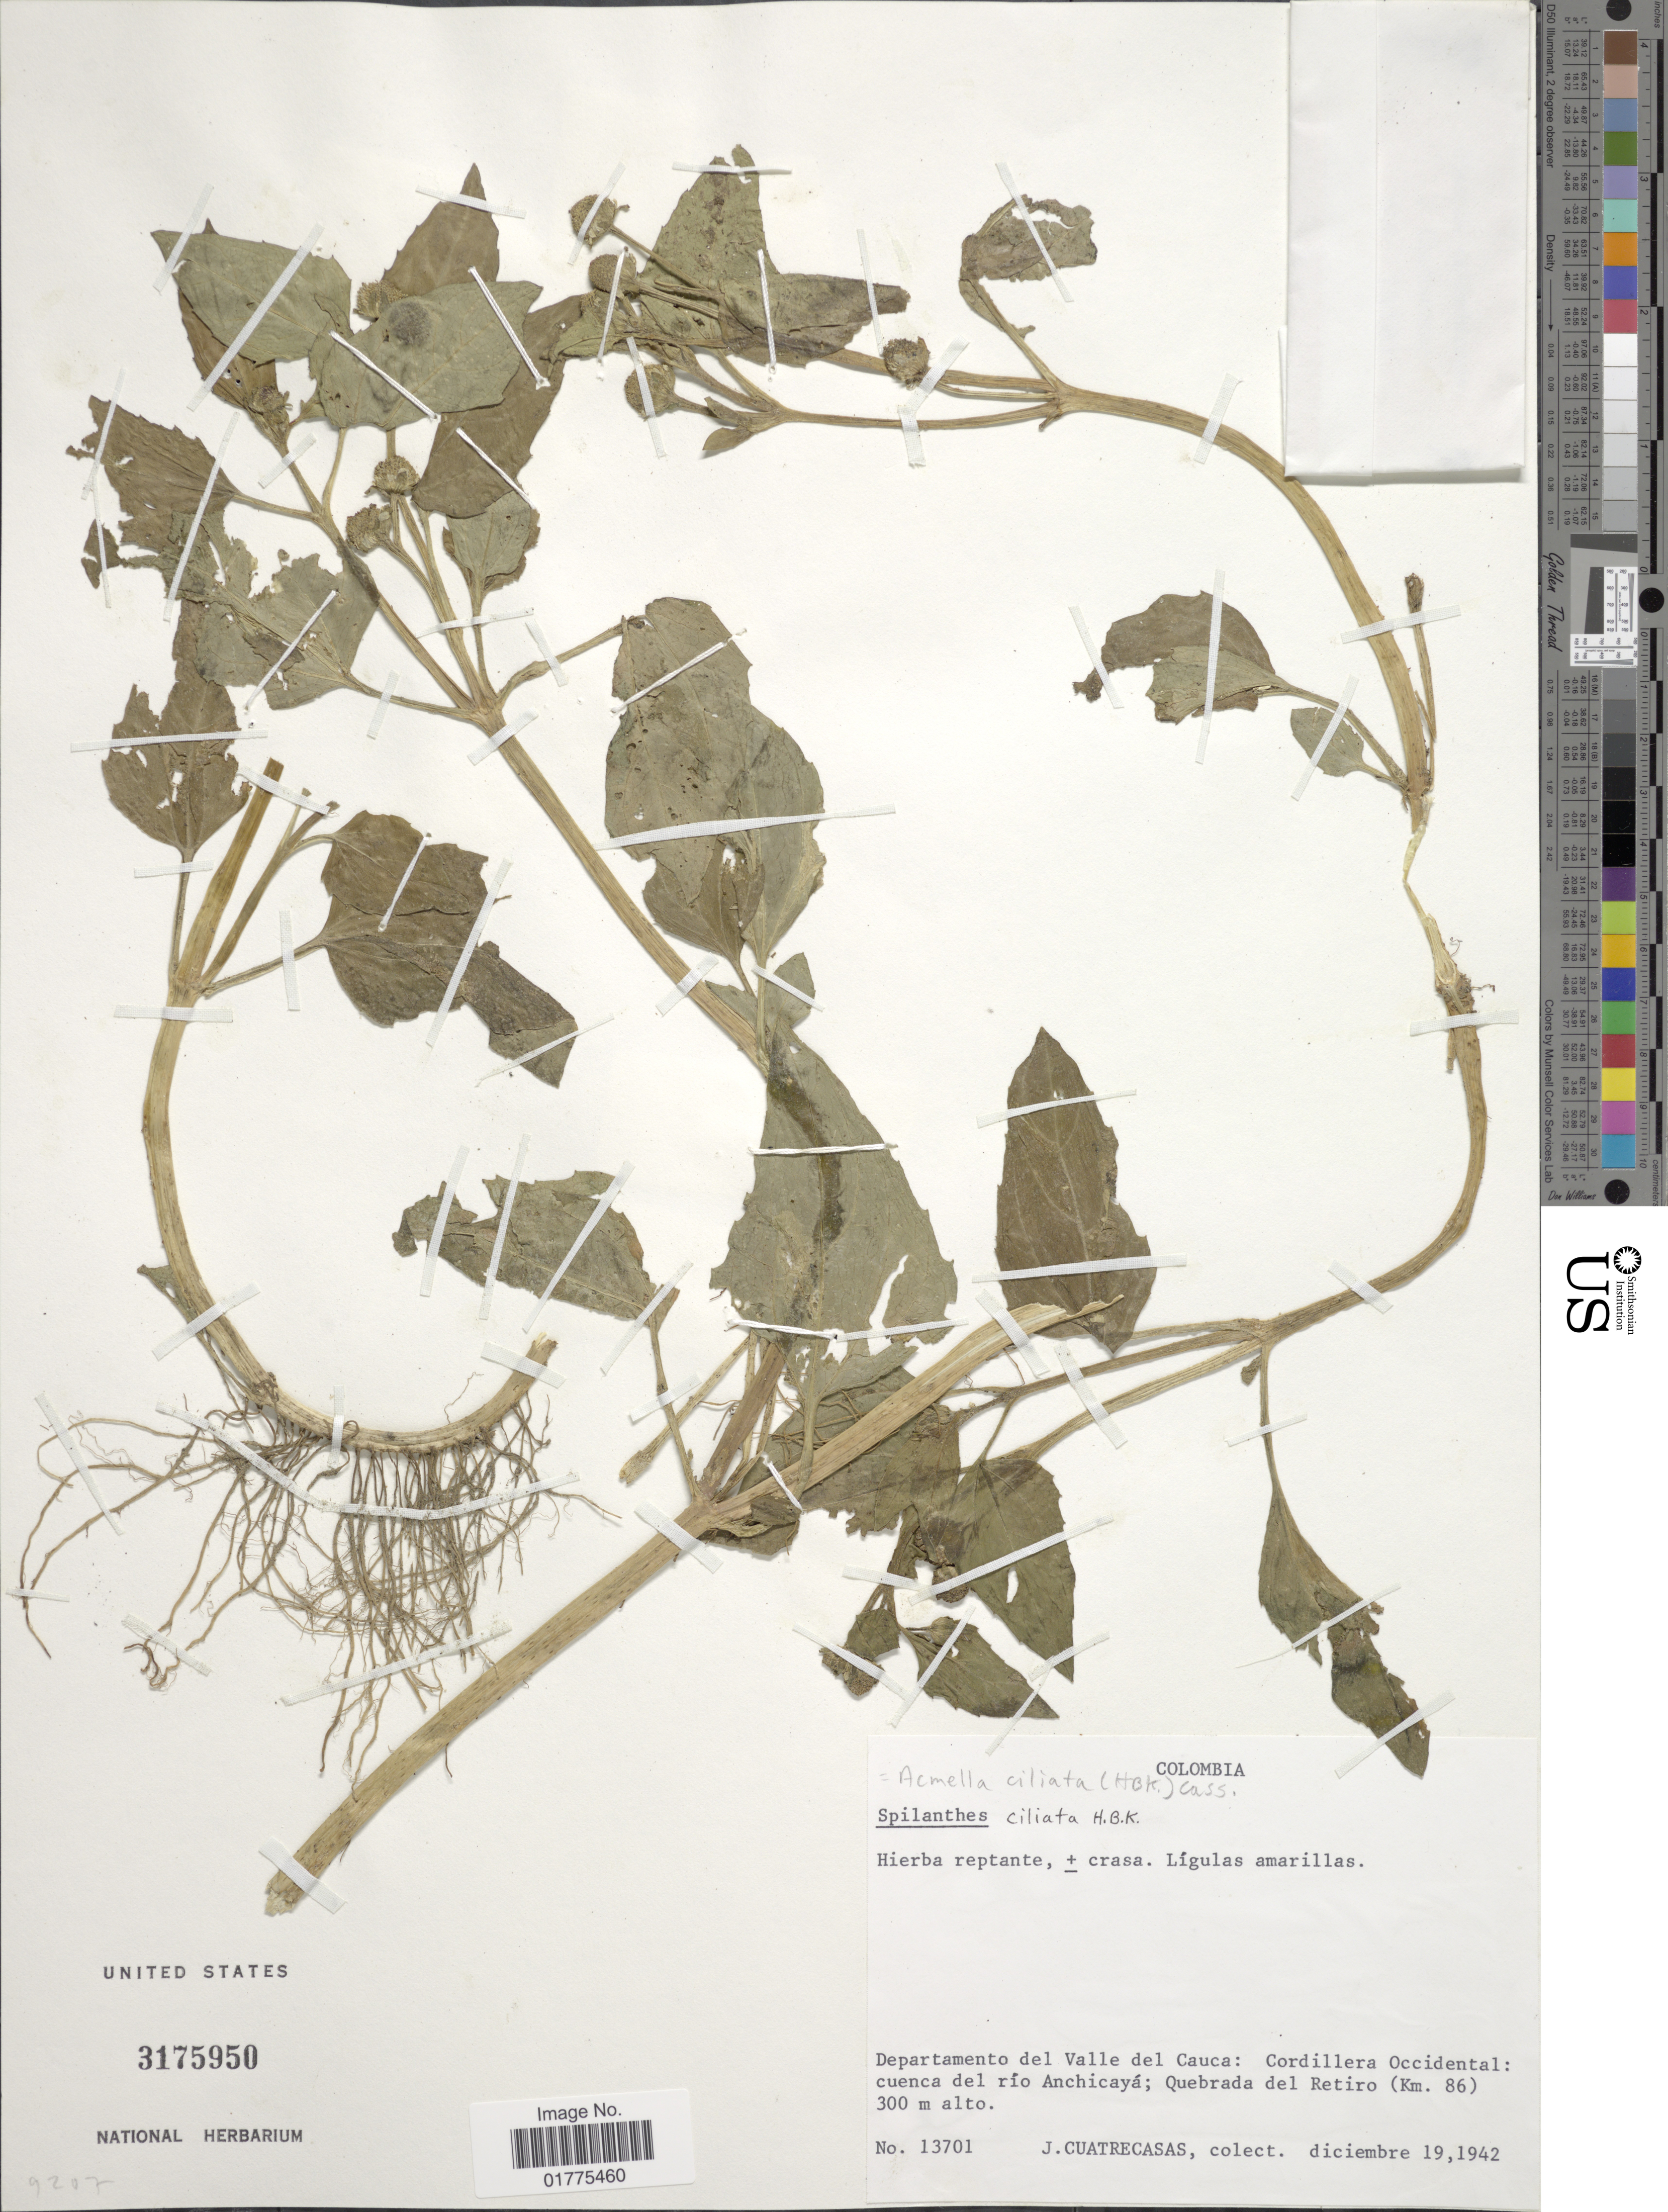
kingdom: Plantae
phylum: Tracheophyta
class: Magnoliopsida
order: Asterales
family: Asteraceae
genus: Acmella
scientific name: Acmella ciliata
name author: (Kunth) Cass.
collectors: J. Cuatrecasas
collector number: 13701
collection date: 1942-12-19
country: Colombia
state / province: Valle del Cauca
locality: Cordillera Occidental: cuenca del rio Anchicaya; Quebrada del Retiro (km. 86)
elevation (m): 300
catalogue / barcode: US 3175950